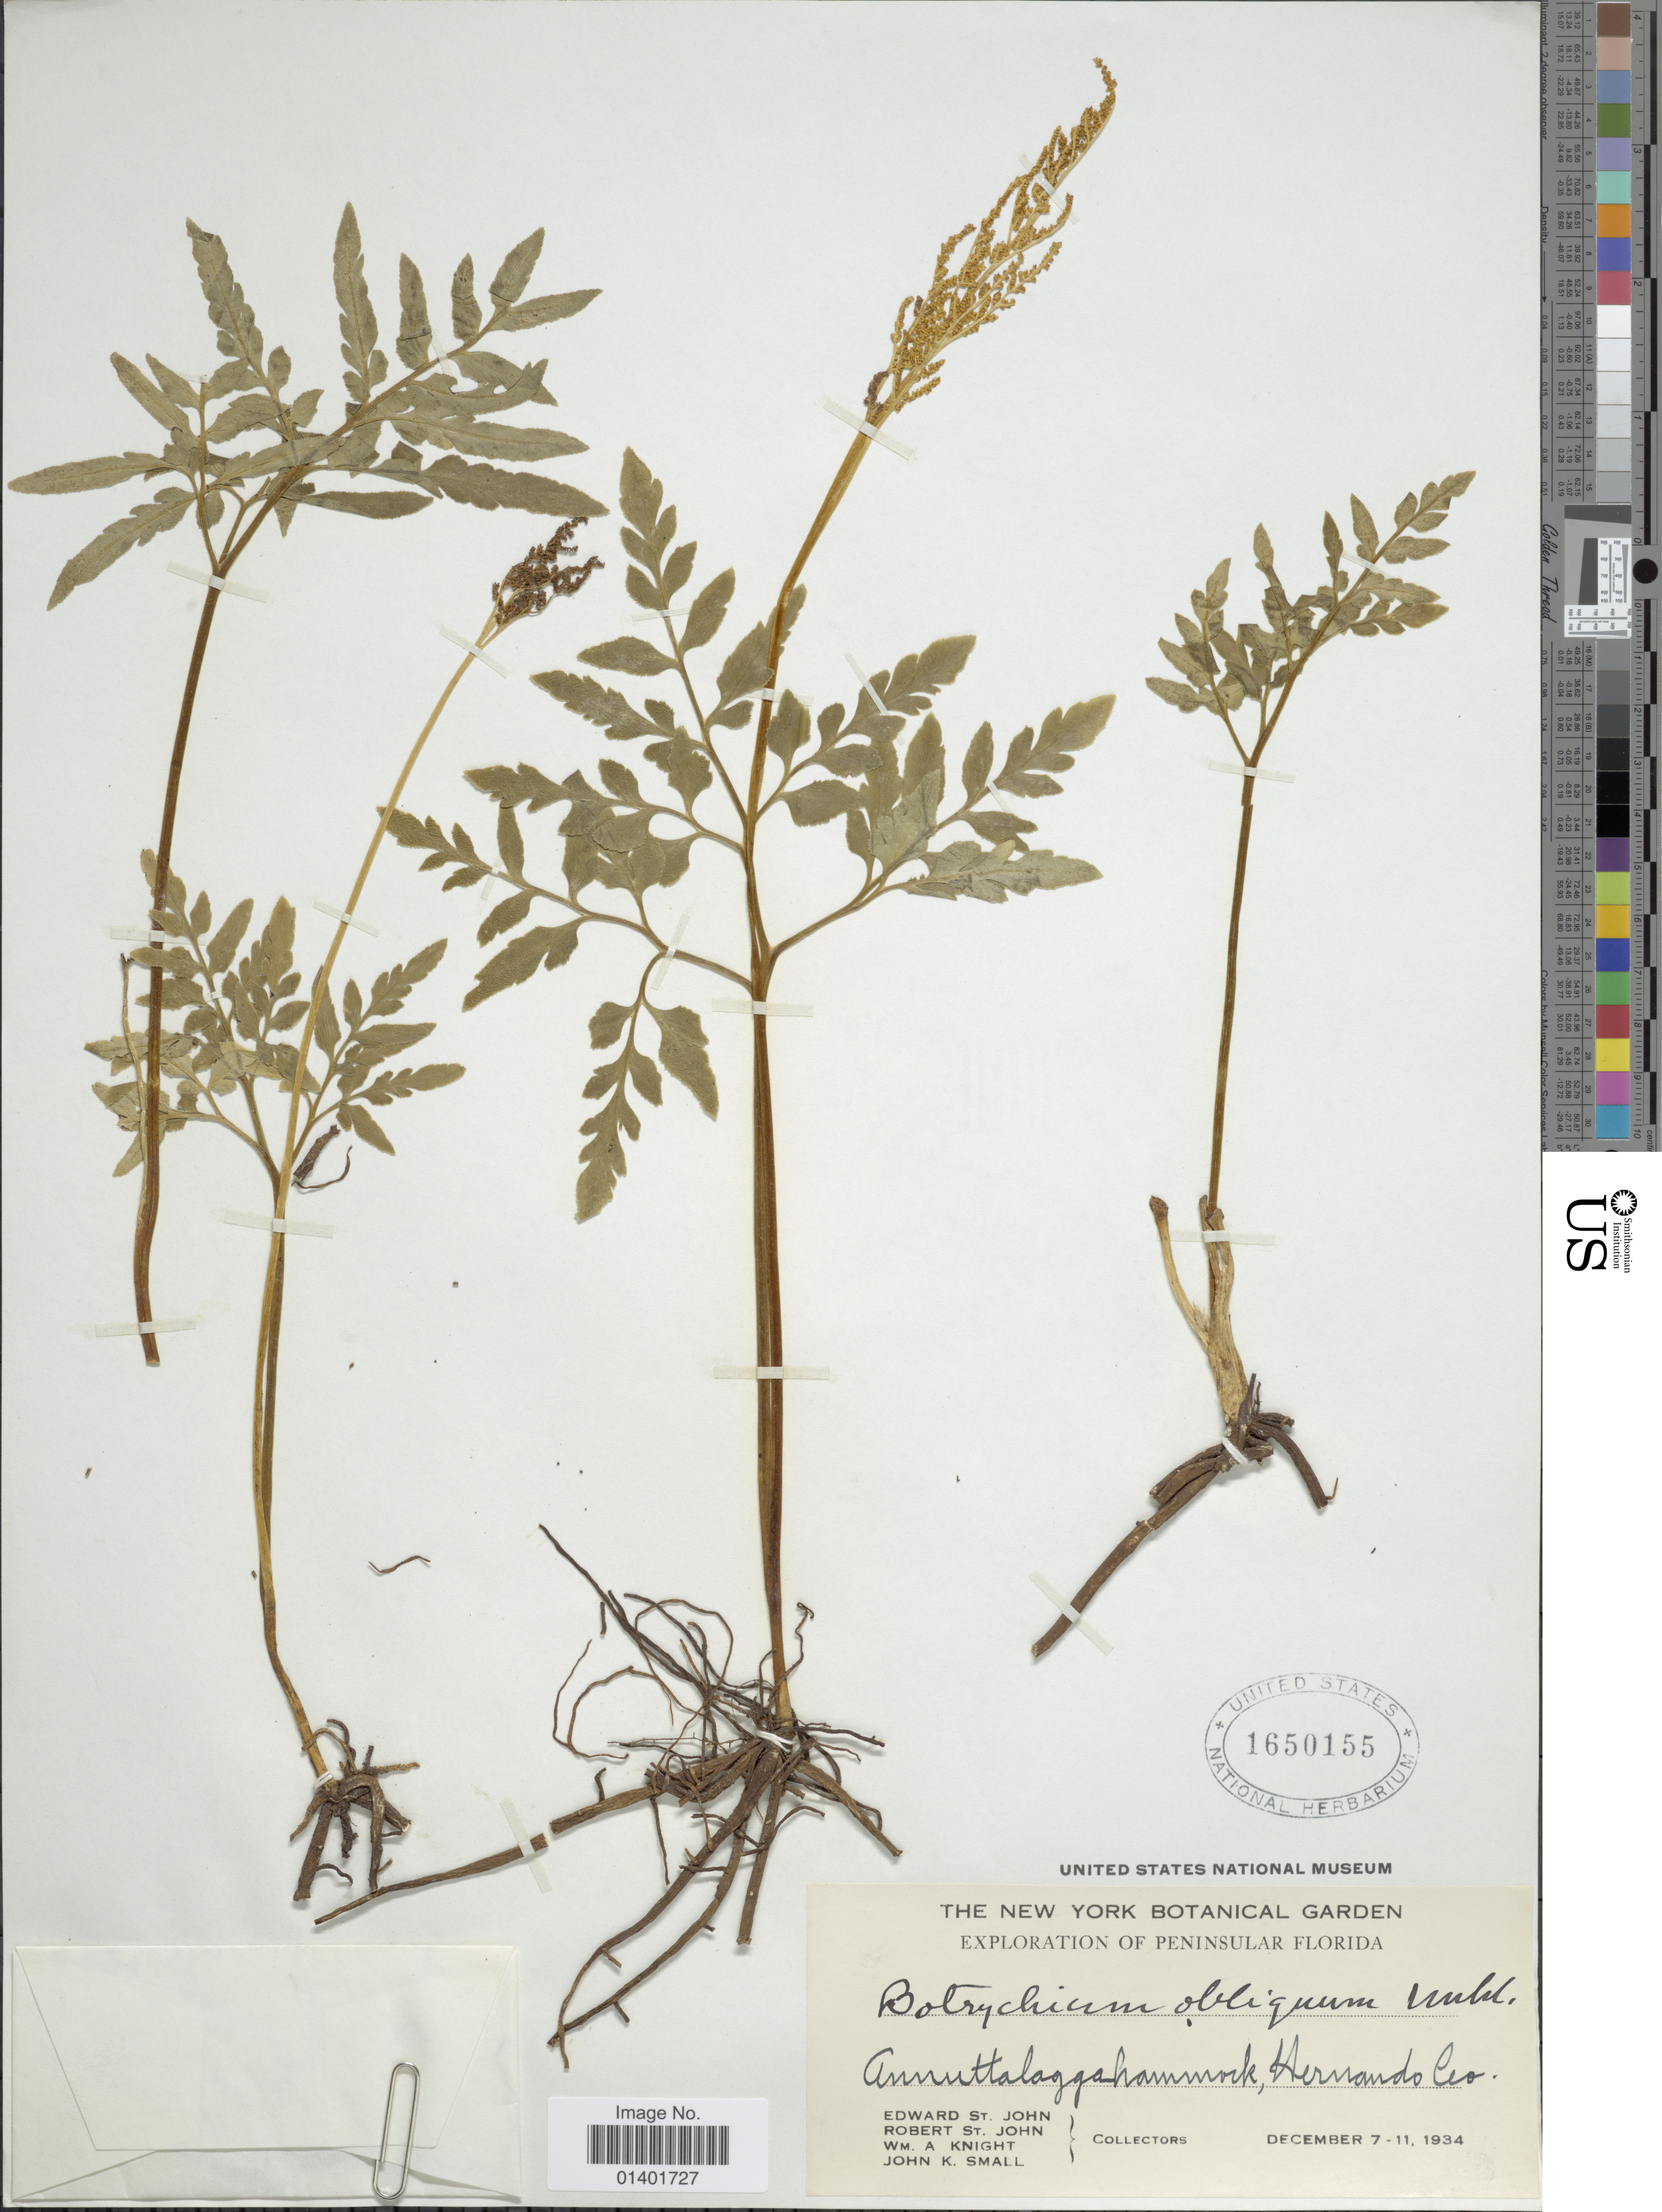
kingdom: Plantae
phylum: Tracheophyta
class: Polypodiopsida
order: Ophioglossales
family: Ophioglossaceae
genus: Botrychium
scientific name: Botrychium dissectum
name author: Spreng.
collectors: E. P. St. John, R. P. St. John, W. Knight & J. K. Small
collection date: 1934-12-07/1934-12-11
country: United States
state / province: Florida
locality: Annuttalagga hammock, Hernando Co.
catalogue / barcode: US 1650155